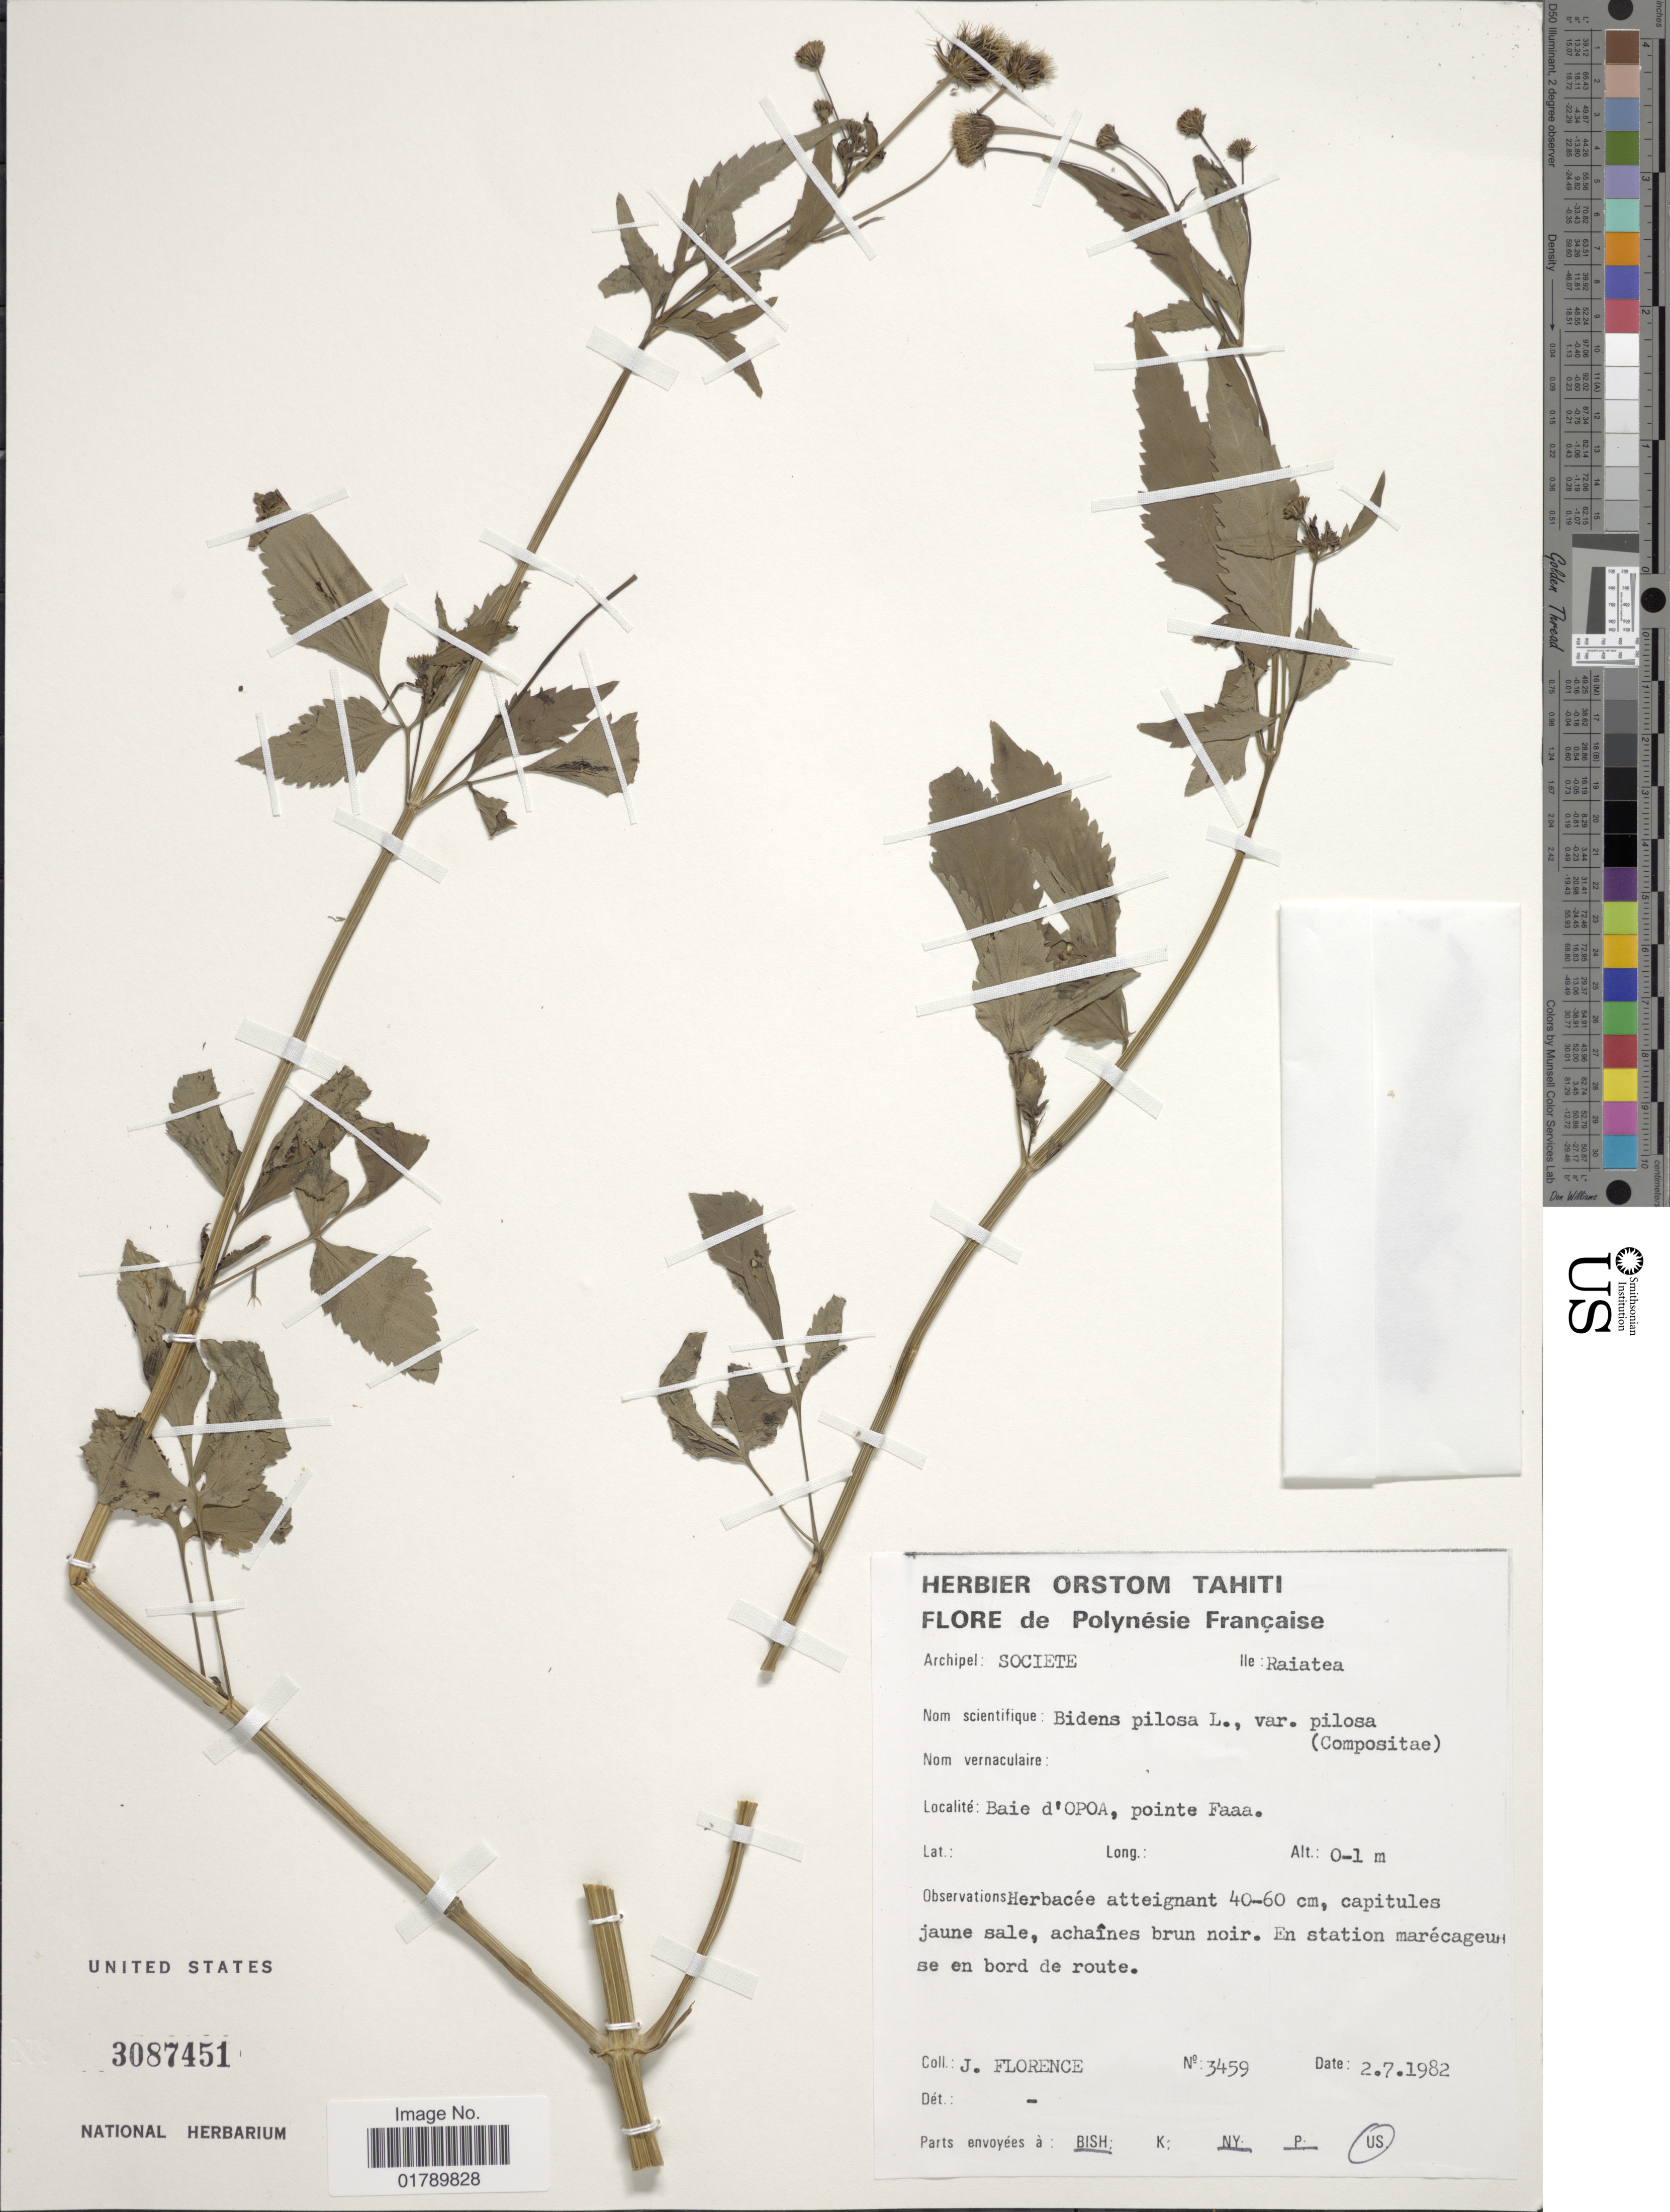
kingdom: Plantae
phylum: Tracheophyta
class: Magnoliopsida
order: Asterales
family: Asteraceae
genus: Bidens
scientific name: Bidens pilosa var. pilosa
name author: L.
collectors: J. Florence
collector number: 3459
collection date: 1982-07-02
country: French Polynesia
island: Raiatea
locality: Archipel: Societe. ile: Raiatea. Baie d'Opoa, pointe Faaa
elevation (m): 0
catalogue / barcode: US 3087451